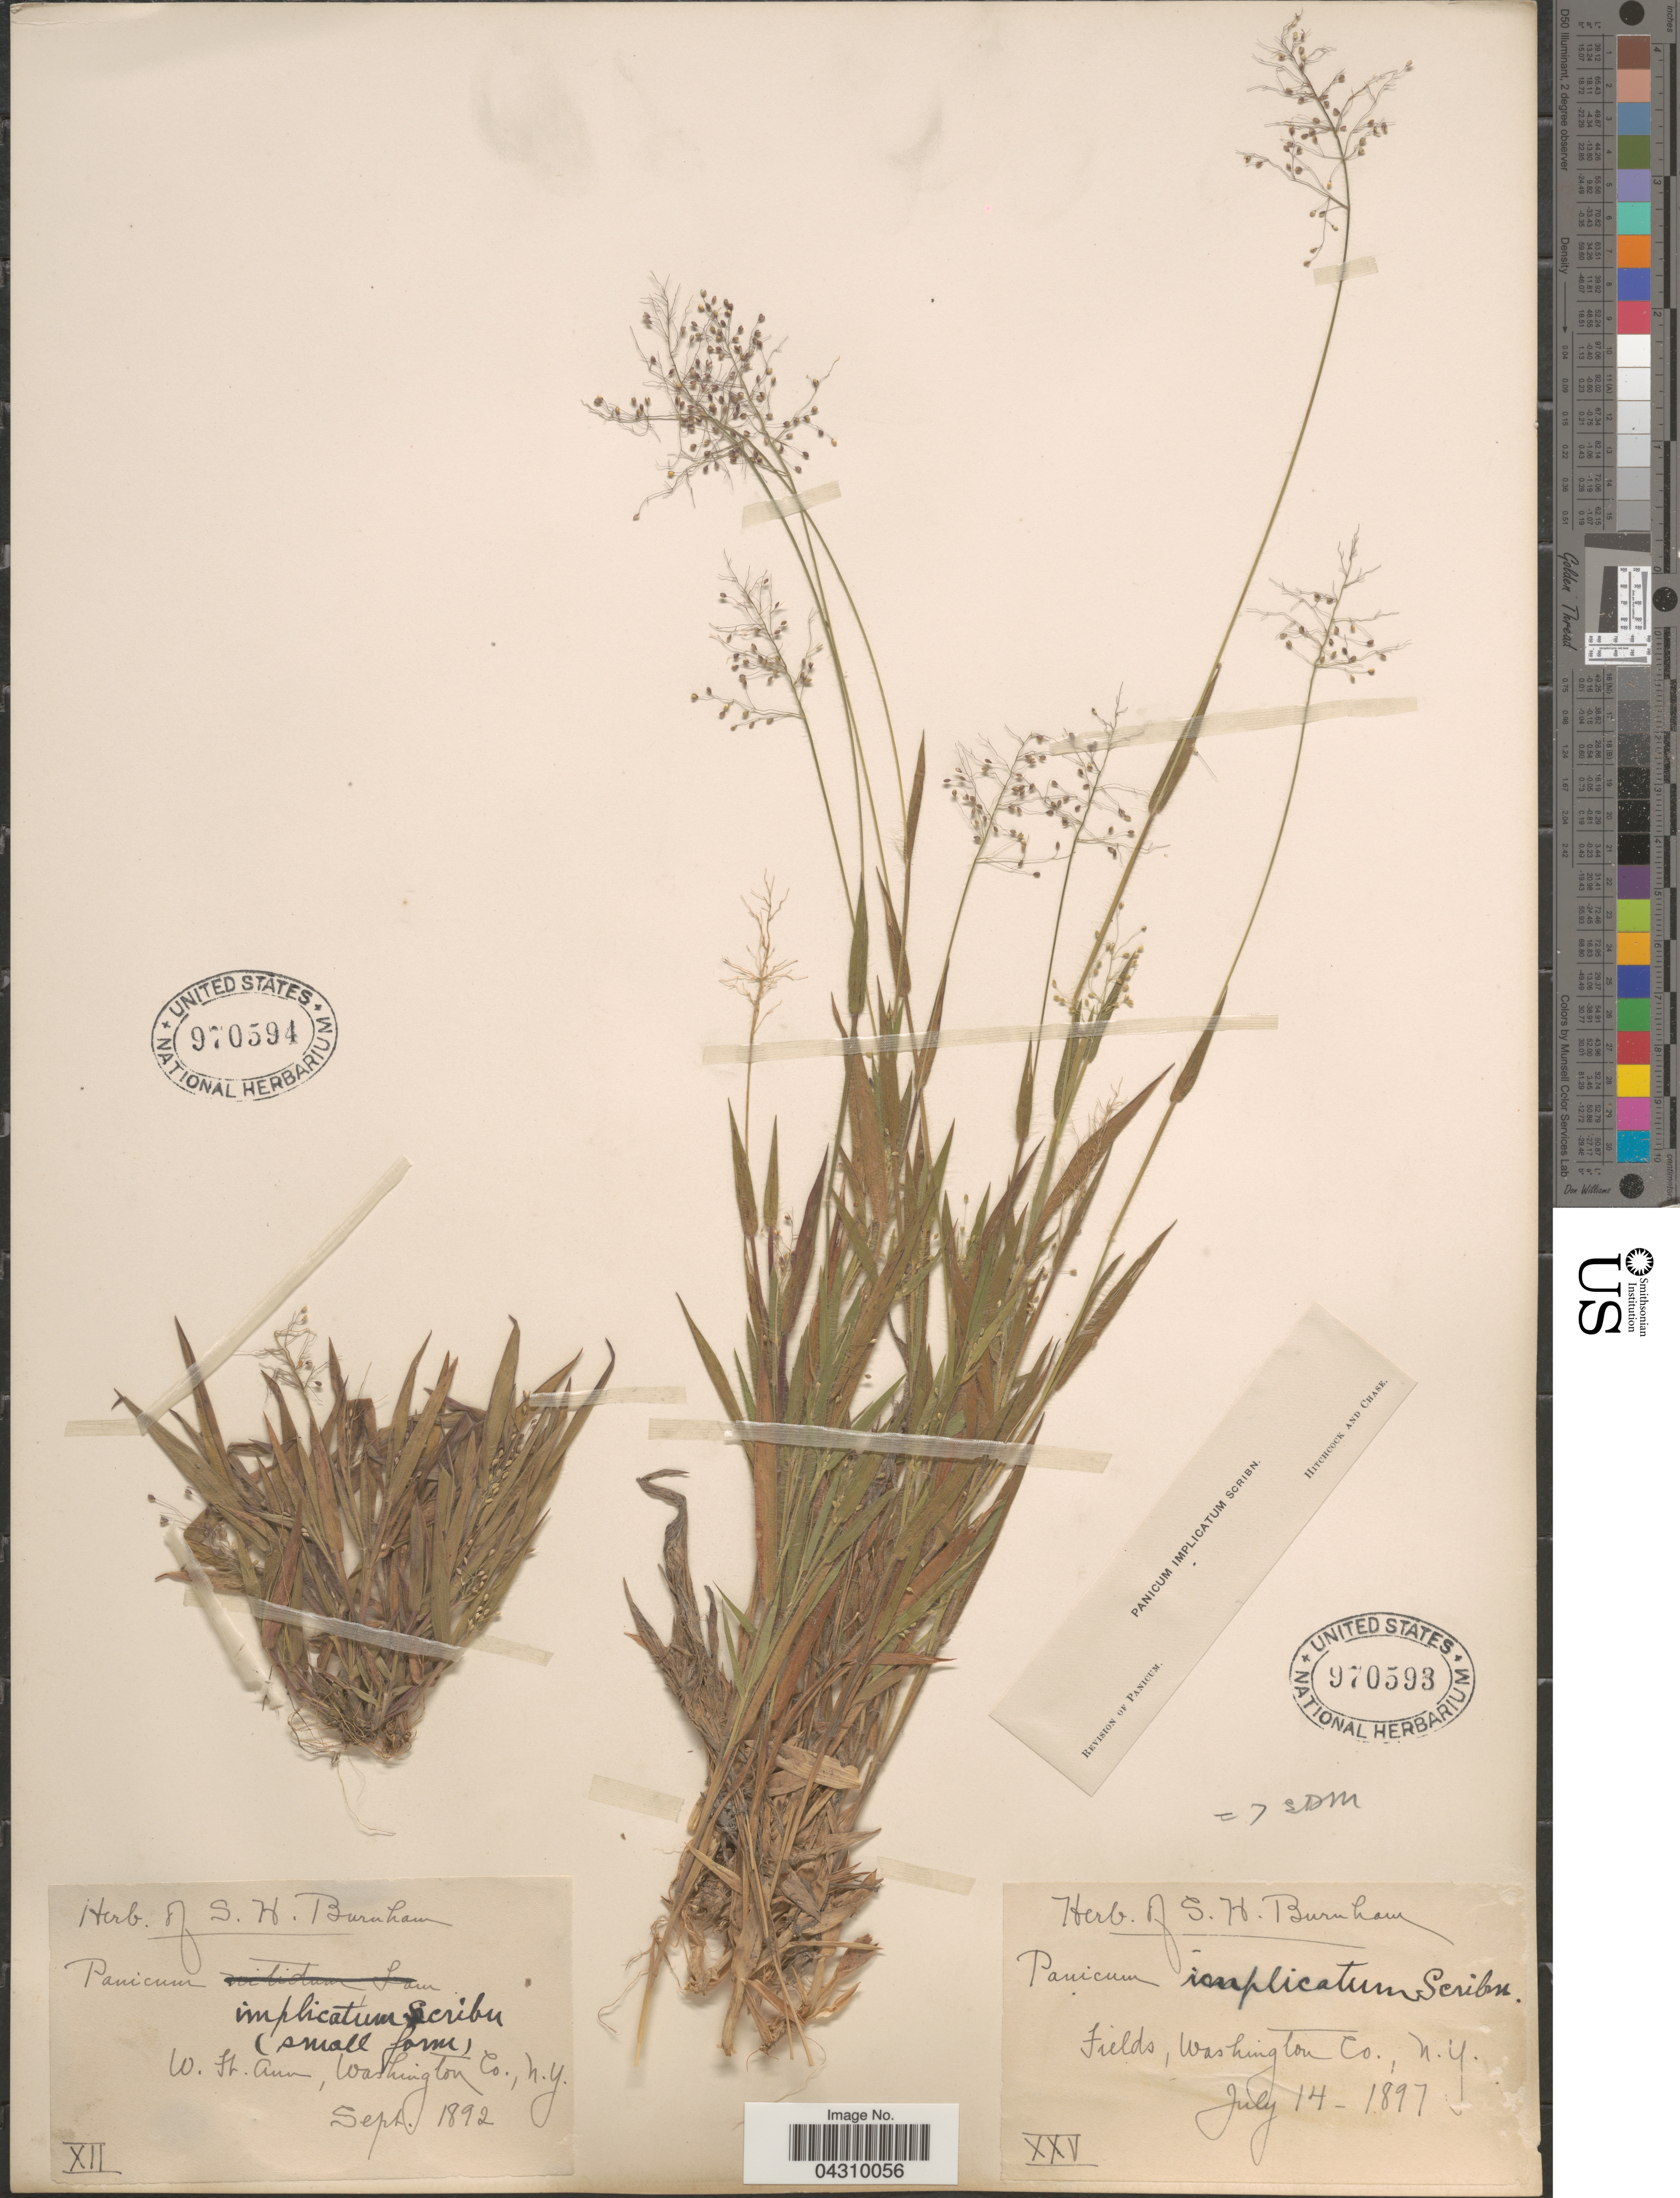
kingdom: Plantae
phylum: Tracheophyta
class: Liliopsida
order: Poales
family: Poaceae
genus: Dichanthelium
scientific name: Dichanthelium acuminatum var. acuminatum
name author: (Sw.) Gould & C.A. Clark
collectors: ex herb. S.H. Burnham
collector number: XXV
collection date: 1897-07-14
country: United States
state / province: New York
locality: Fields, Washington Co.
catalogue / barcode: US 970593-2